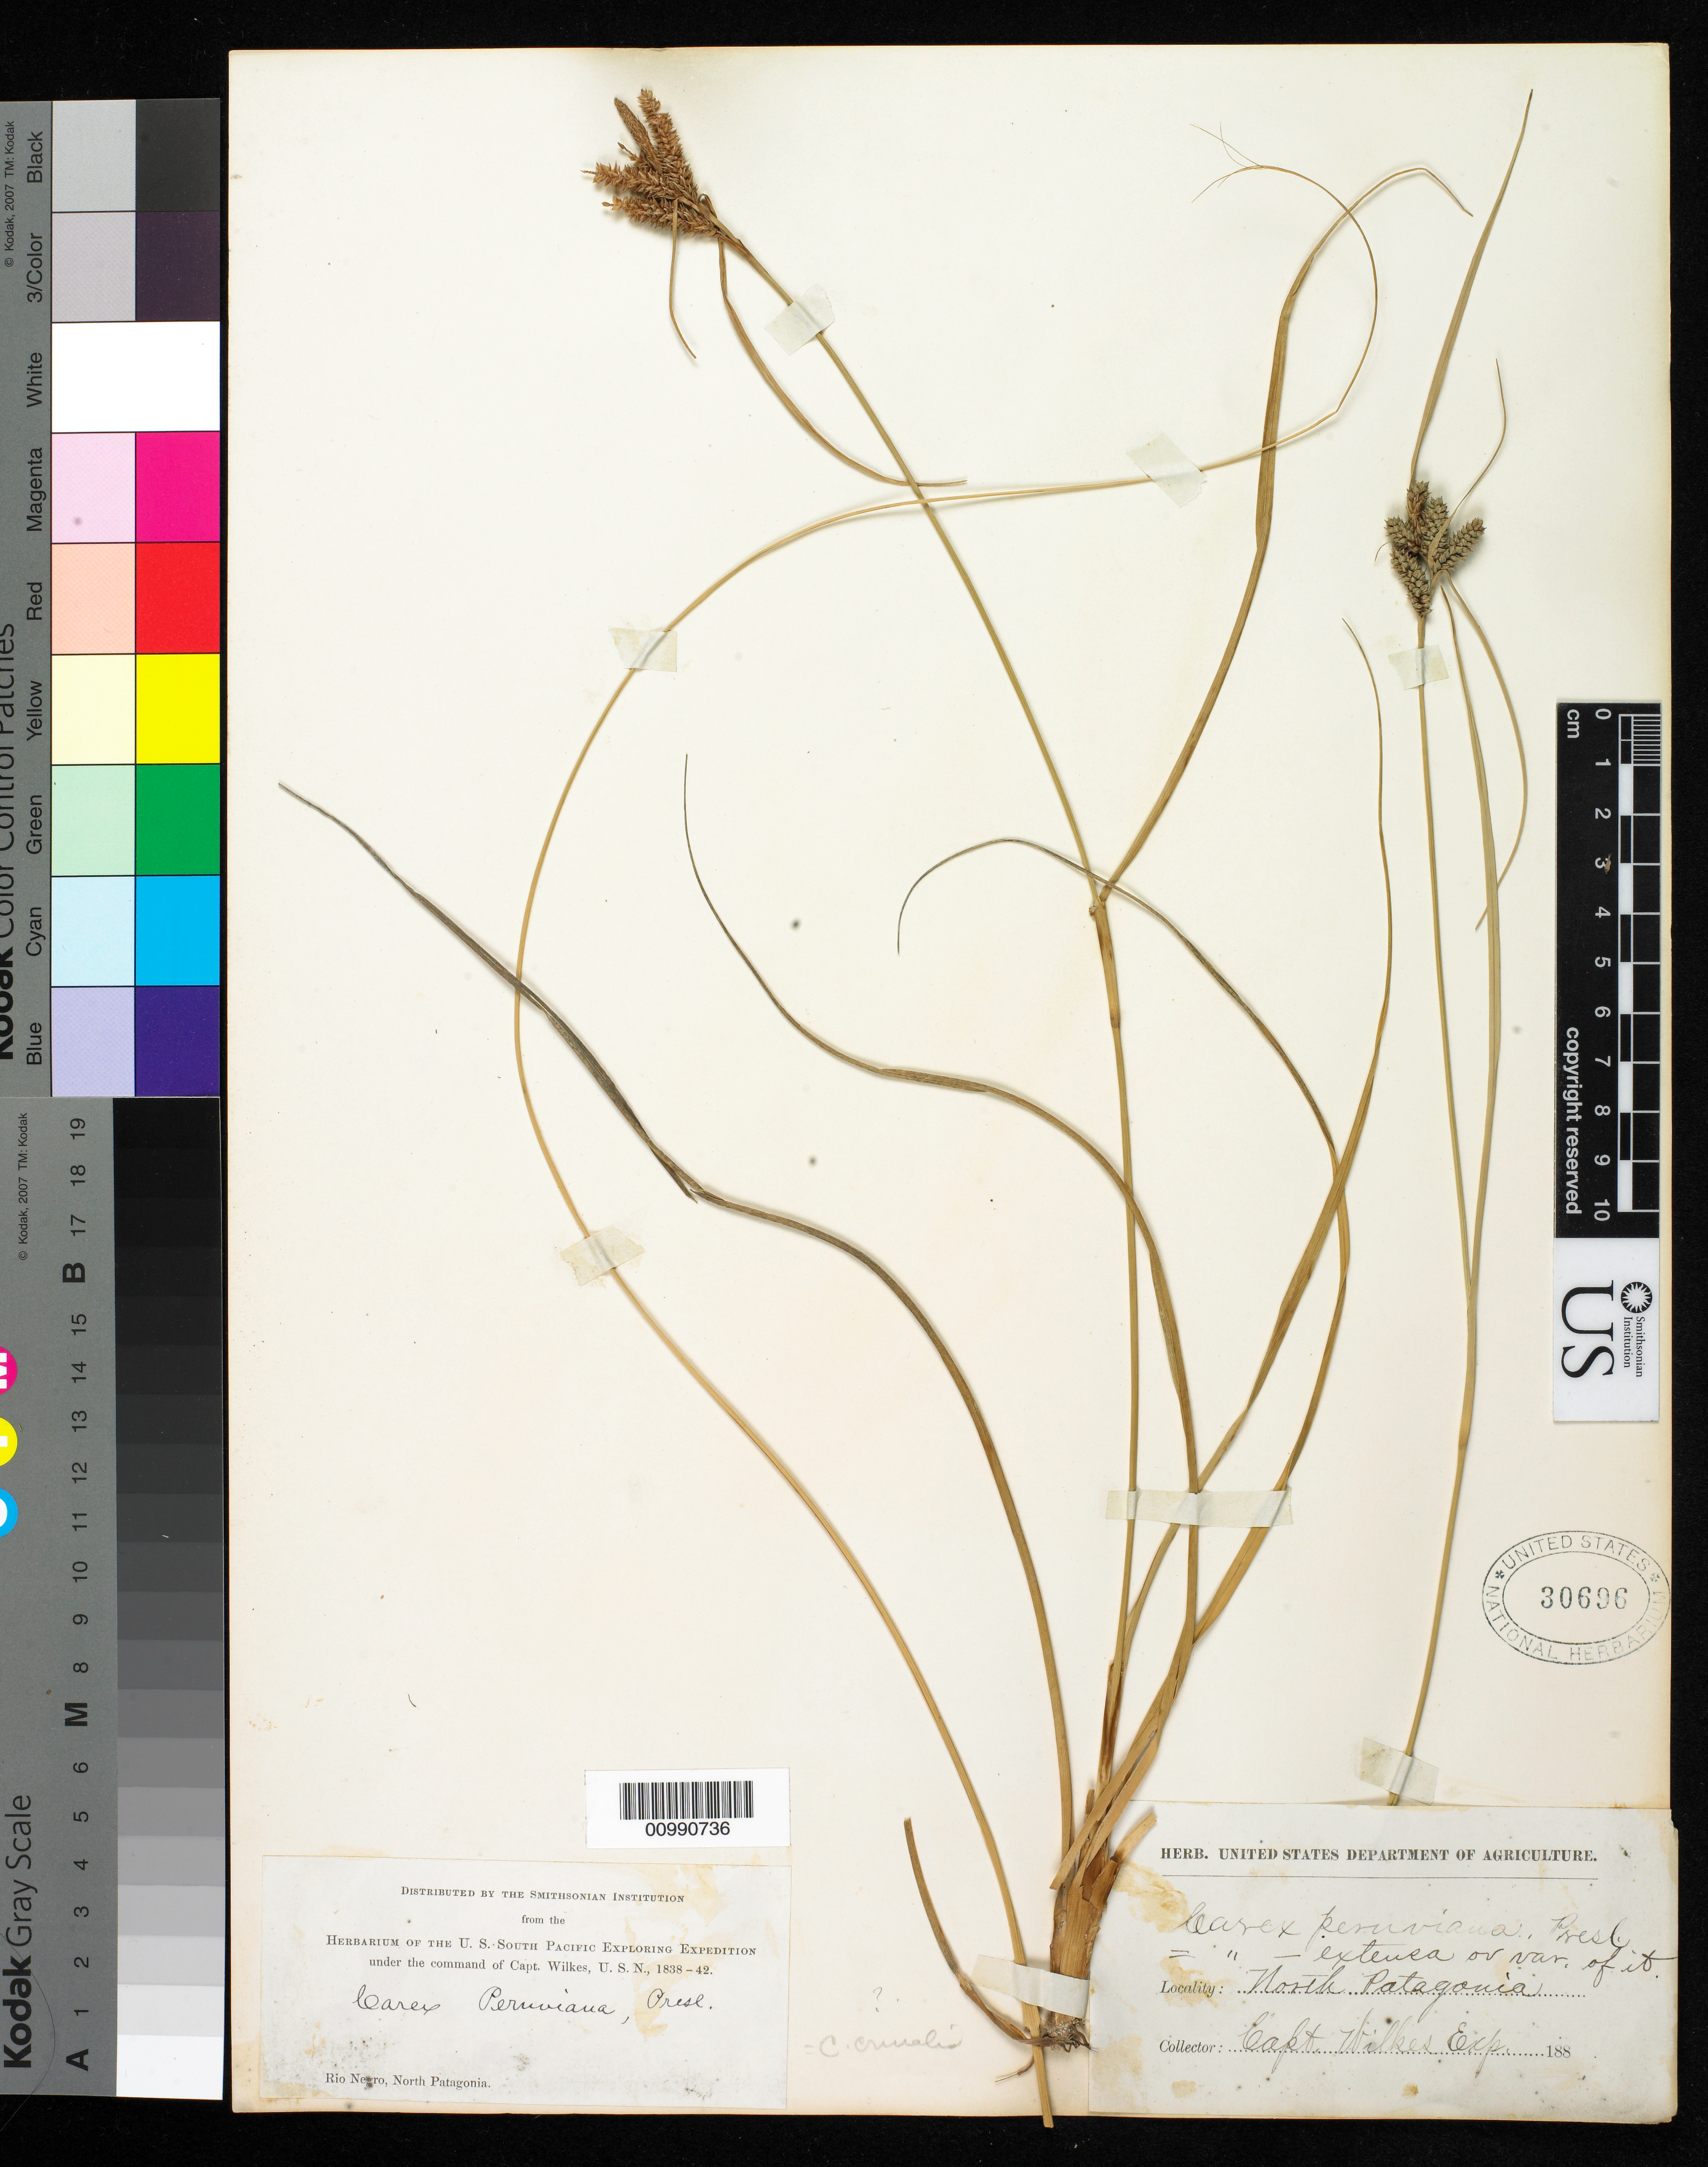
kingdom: Plantae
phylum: Tracheophyta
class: Liliopsida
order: Poales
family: Cyperaceae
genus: Carex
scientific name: Carex vixdentata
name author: (Kük.) G.A. Wheeler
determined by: Jimnéz-Mejias, Pedro, (UPOS), Universidad Pablo de Olavide (SPAIN)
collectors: Wilkes Explor. Exped.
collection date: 1838/1842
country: Argentina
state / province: Río Negro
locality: North Patagonia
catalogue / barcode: US 30696